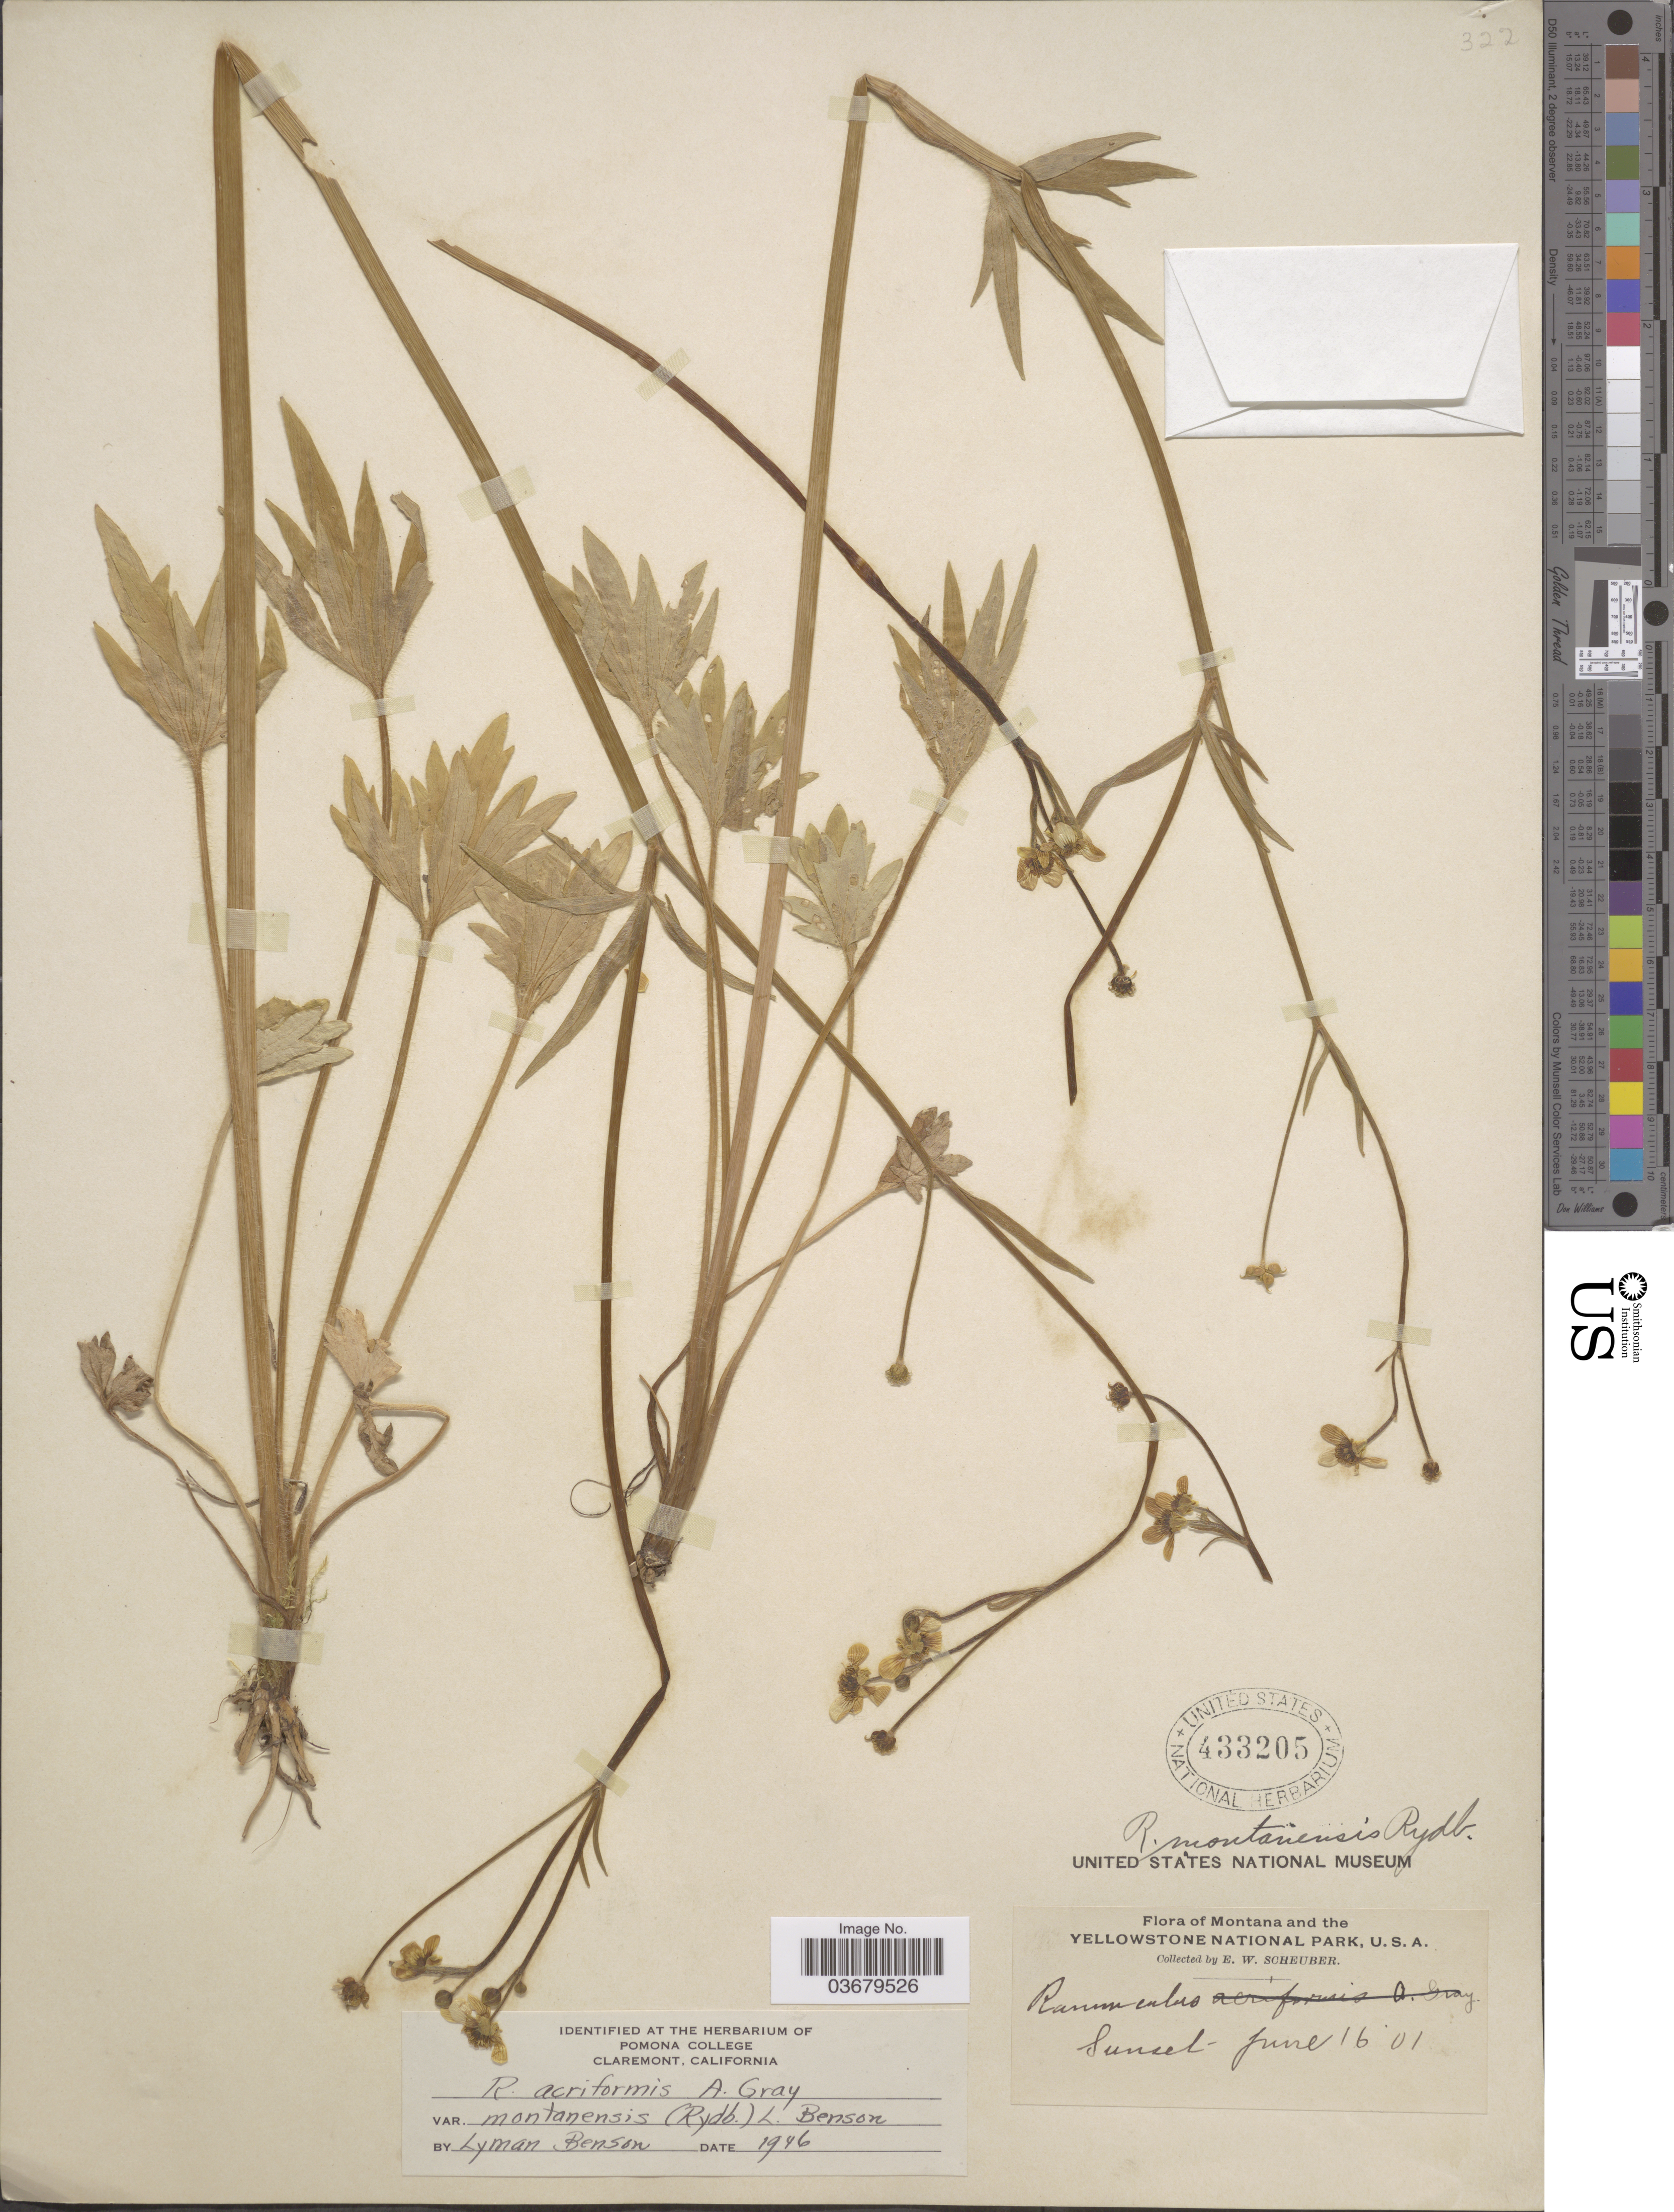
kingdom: Plantae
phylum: Tracheophyta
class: Magnoliopsida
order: Ranunculales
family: Ranunculaceae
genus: Ranunculus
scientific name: Ranunculus acriformis var. montanensis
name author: (Rydb.) L.D. Benson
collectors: E. Scheuber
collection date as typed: Transcribed d/m/y: 16/6/1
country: United States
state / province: Montana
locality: Montana and the Yellowstone National Park. Sunset.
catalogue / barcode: US 433205